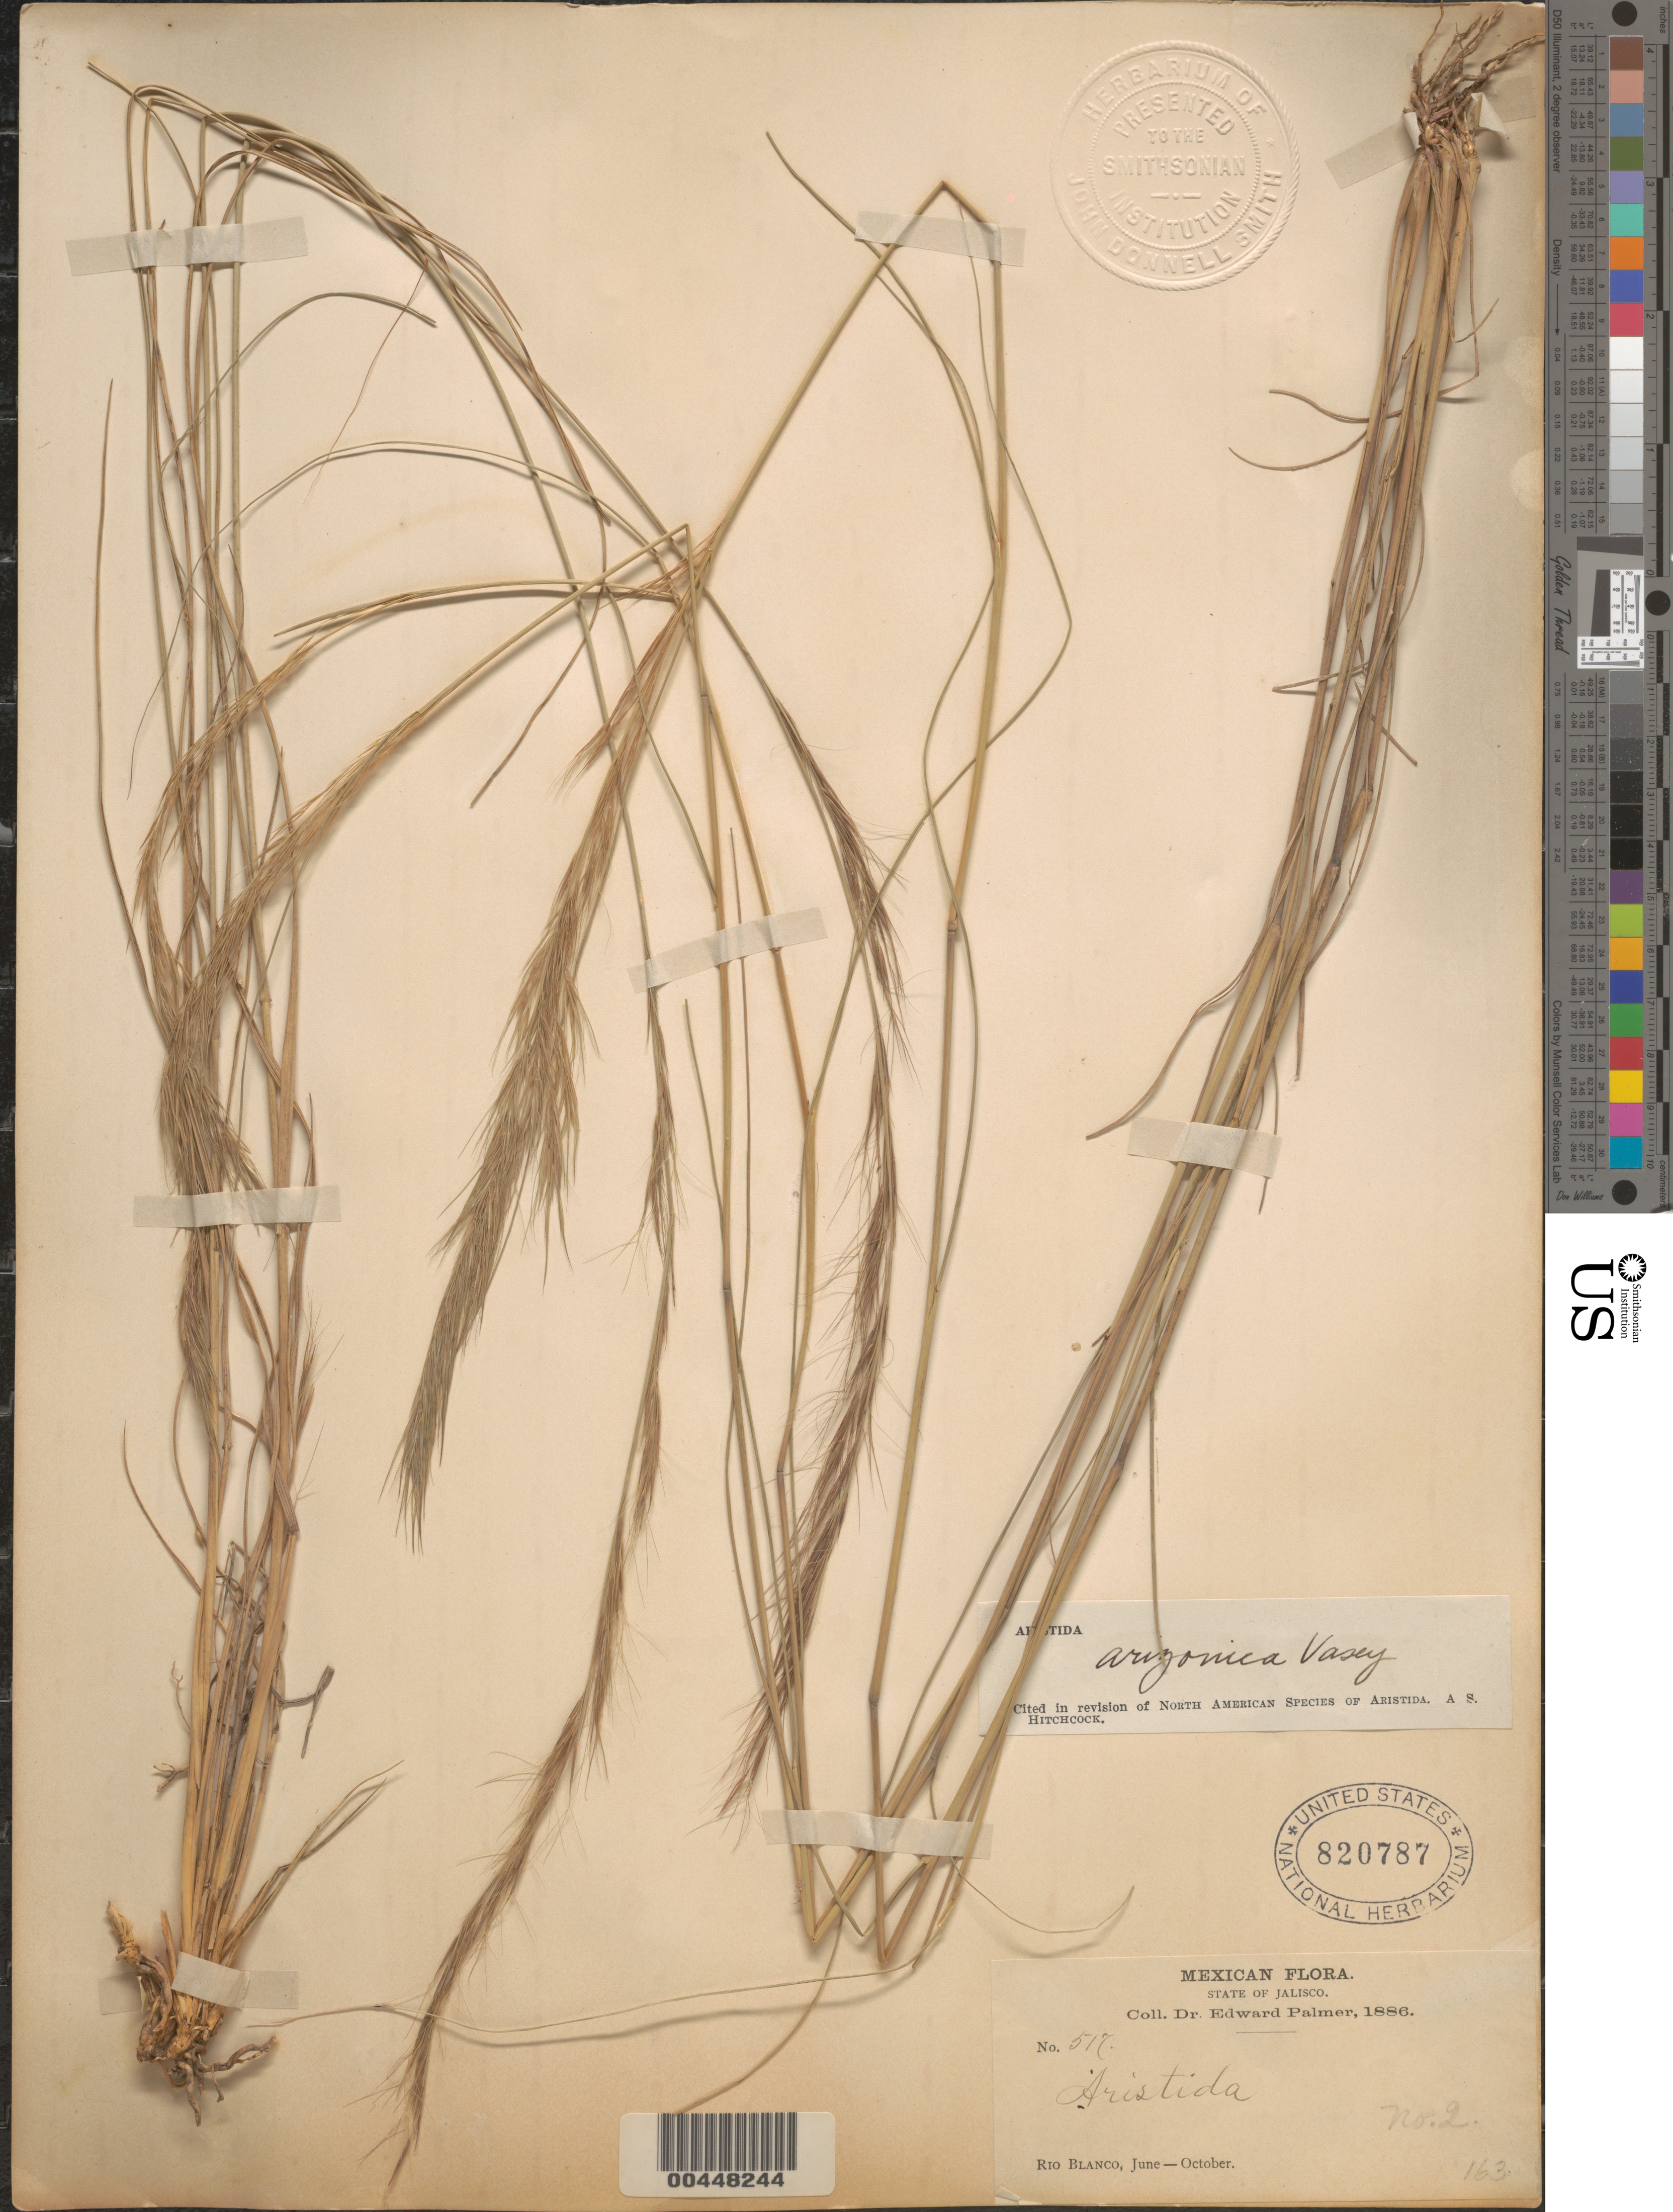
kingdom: Plantae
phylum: Tracheophyta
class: Liliopsida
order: Poales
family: Poaceae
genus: Aristida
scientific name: Aristida appressa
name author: Vasey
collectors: E. Palmer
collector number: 517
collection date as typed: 1886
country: Mexico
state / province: Jalisco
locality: Rio Blanco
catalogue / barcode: US 820787